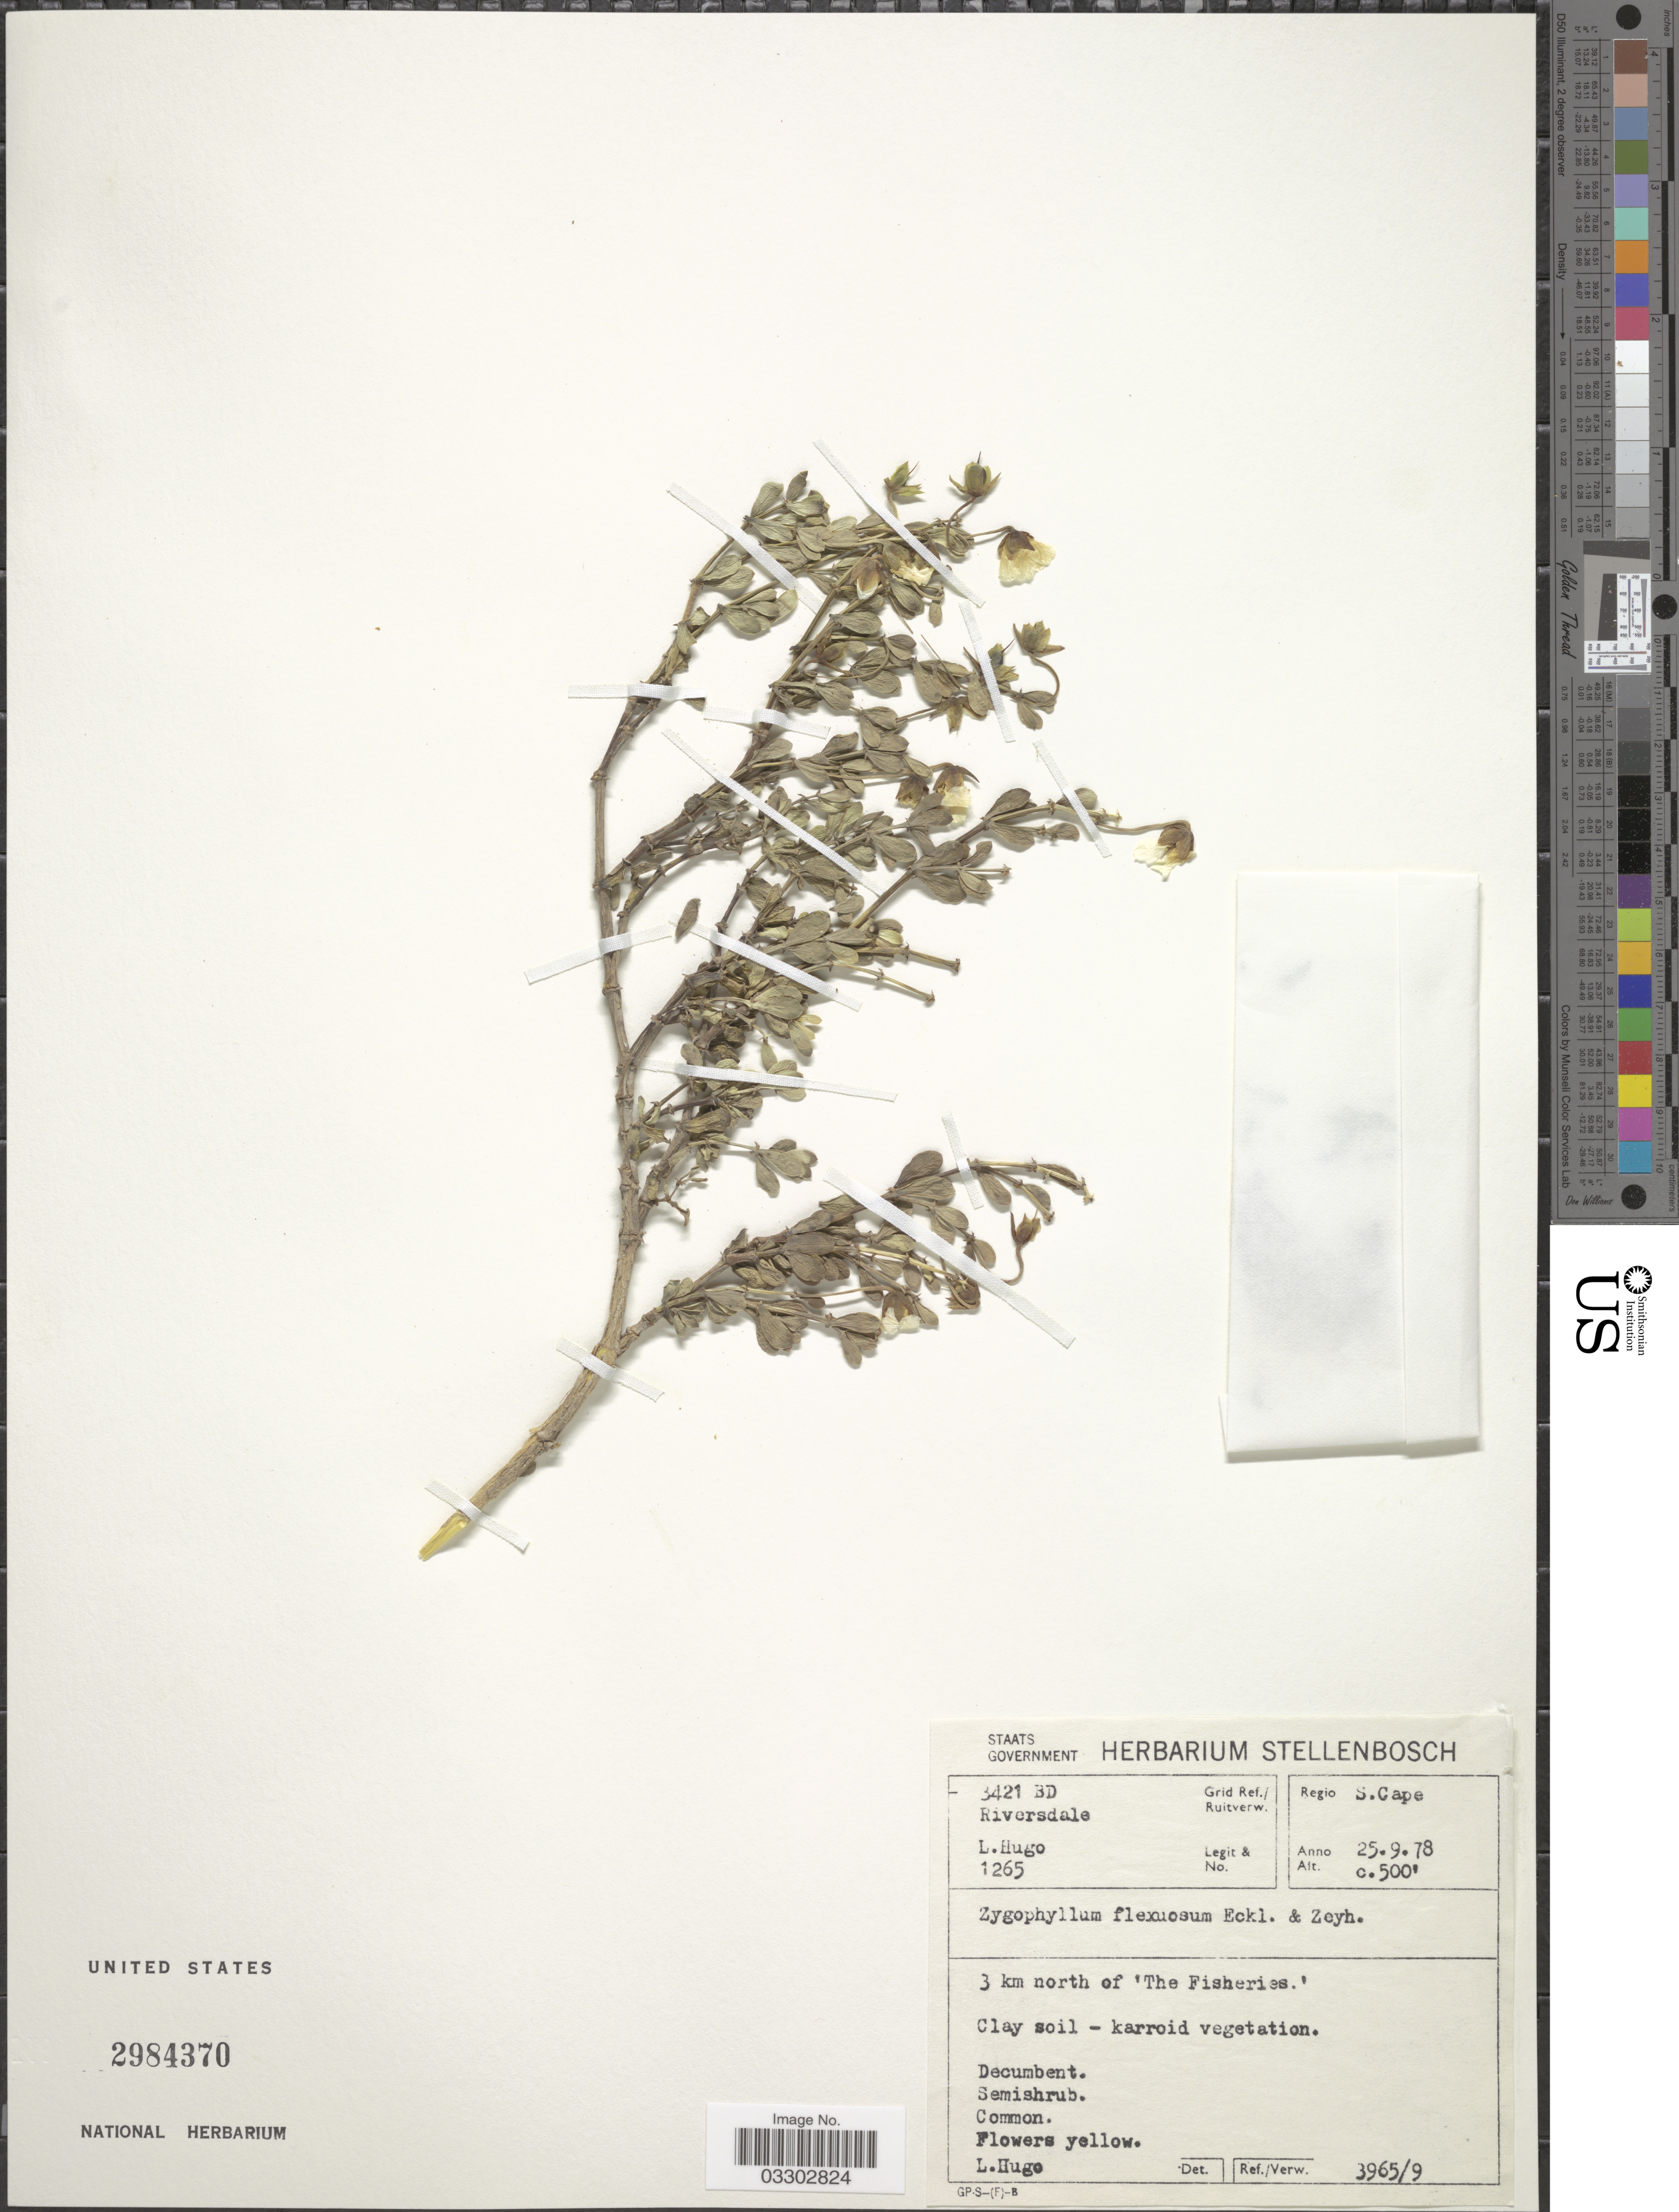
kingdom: Plantae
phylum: Tracheophyta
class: Magnoliopsida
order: Zygophyllales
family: Zygophyllaceae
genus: Roepera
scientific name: Roepera flexuosa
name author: (Eckl. & Zeyh.) Beier & Thulin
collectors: L. Hugo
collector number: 1265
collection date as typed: Transcribed d/m/y: 25/9/78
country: South Africa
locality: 3421 BD Grid Ref./Ruitverw. Regio S.Cape. 3 km north of 'The Fisheries'.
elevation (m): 152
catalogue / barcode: US 2984370